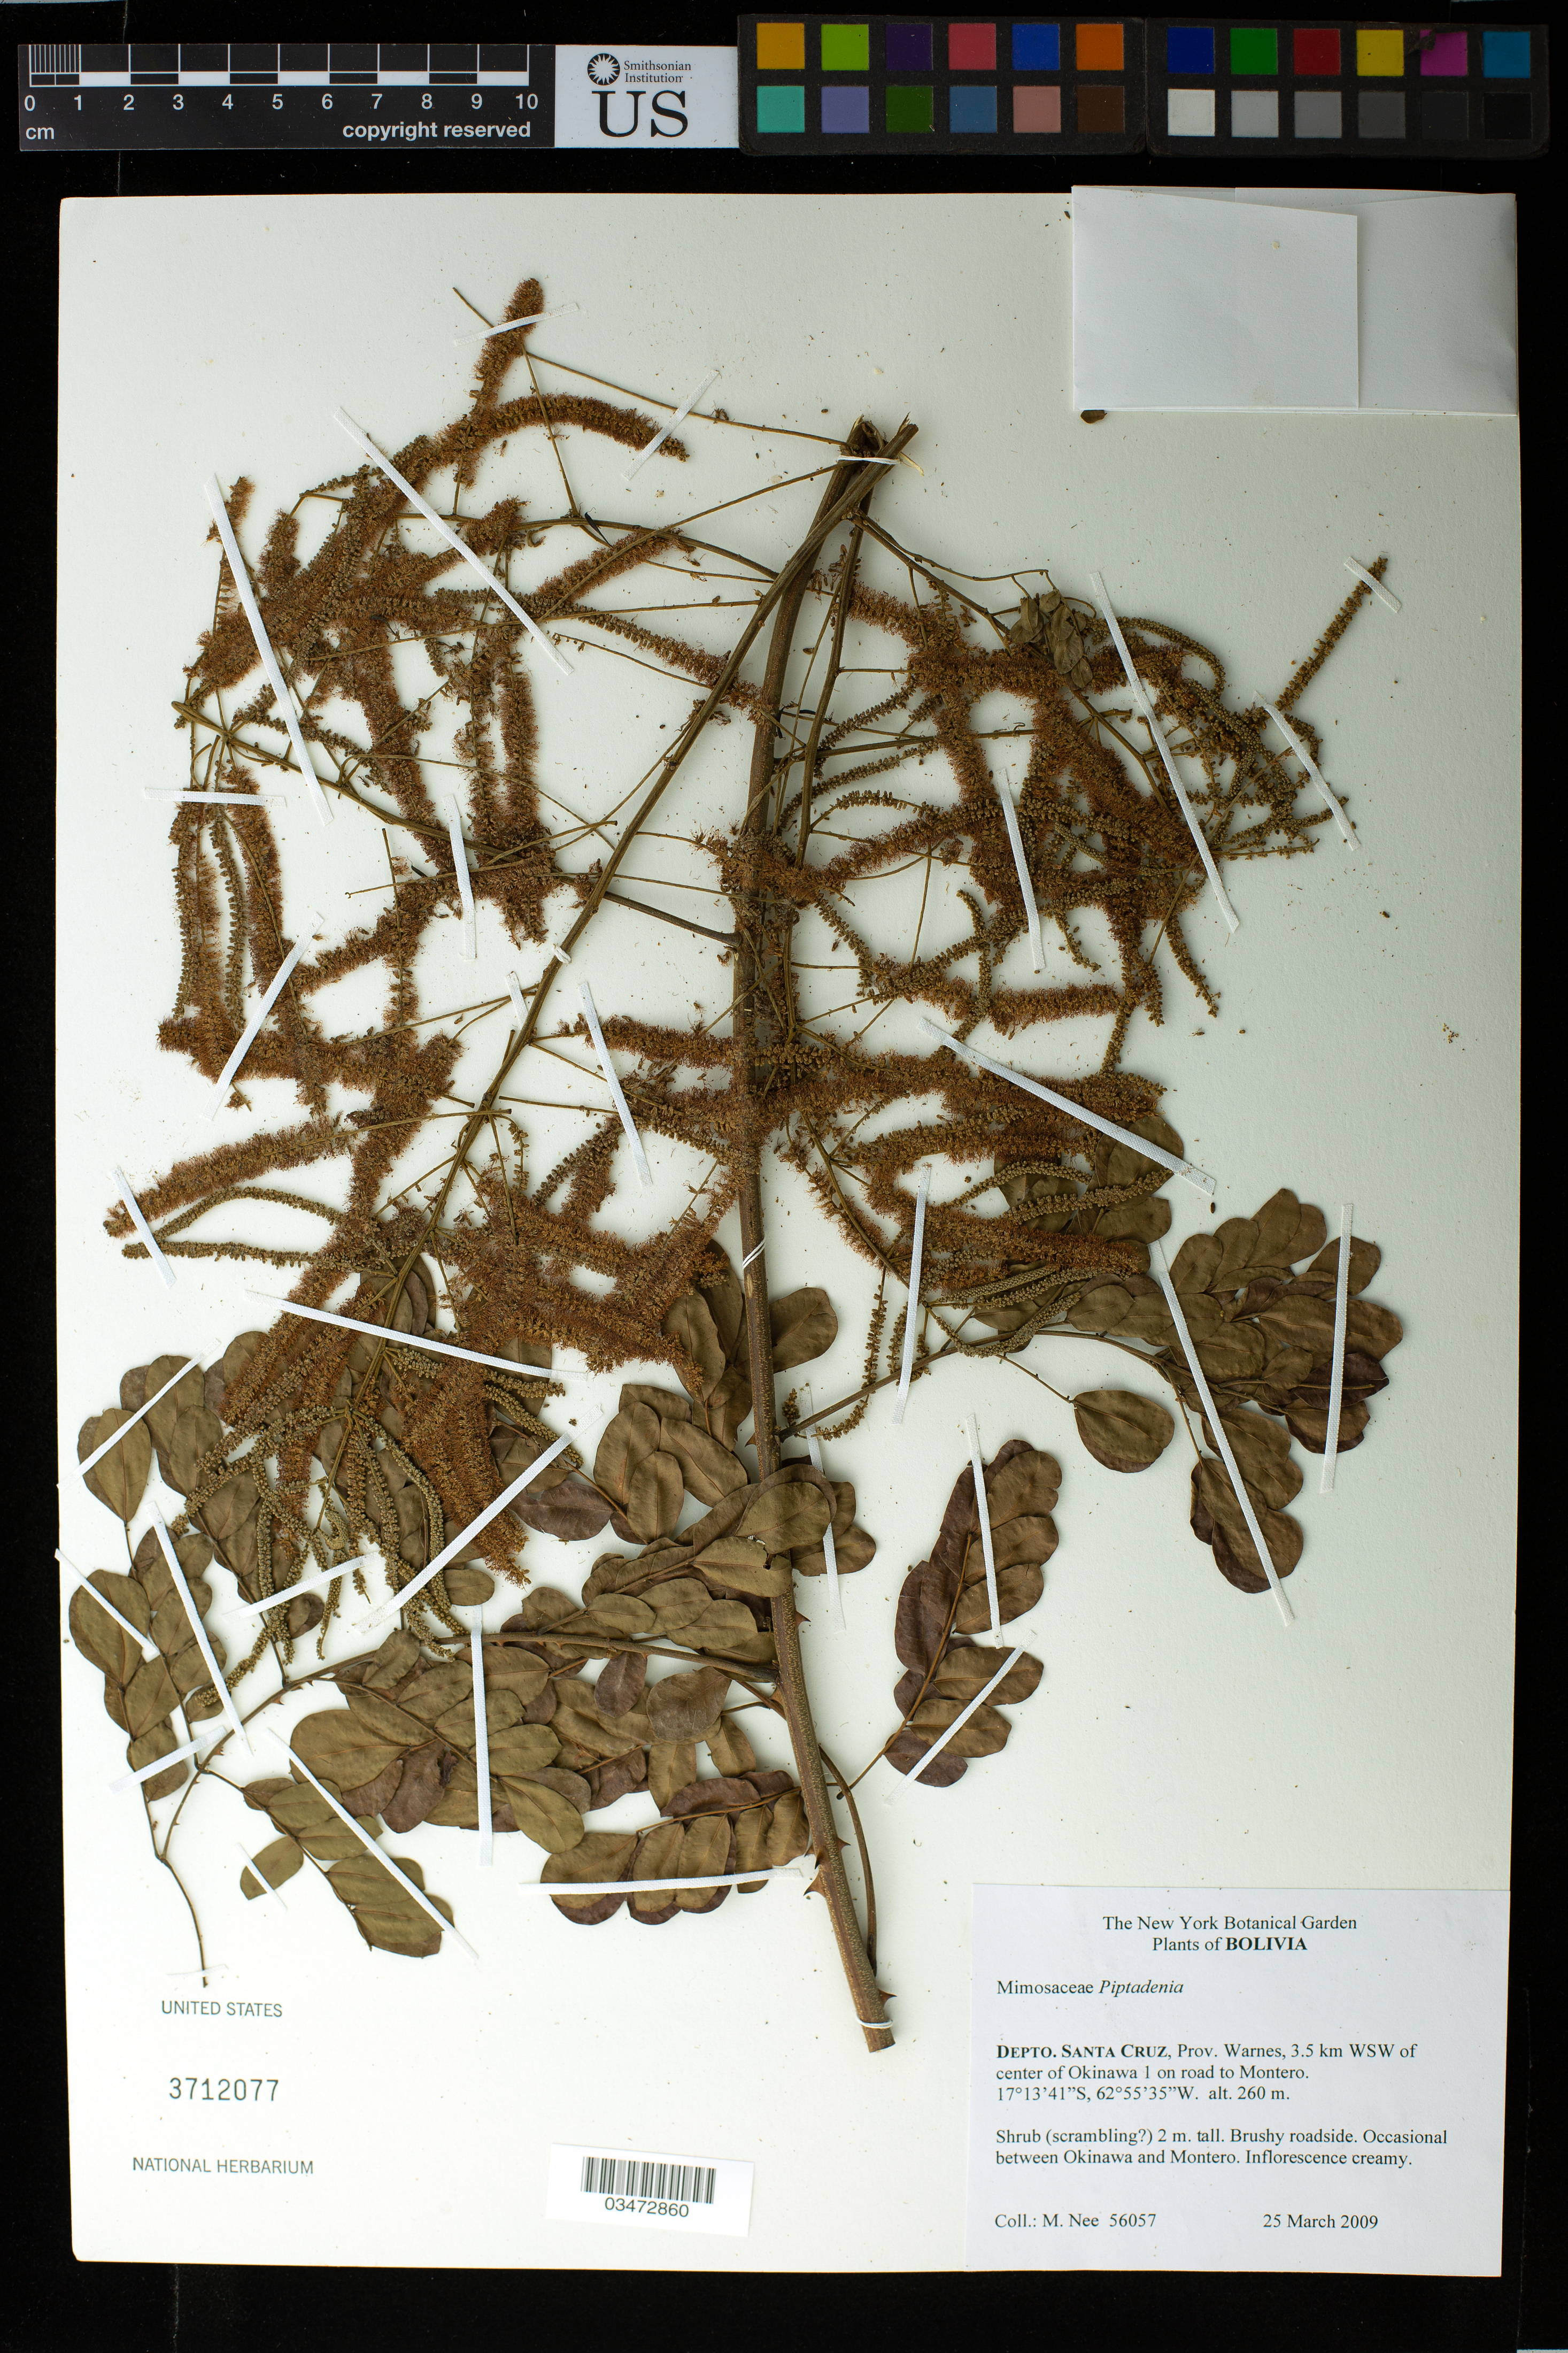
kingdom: Plantae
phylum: Tracheophyta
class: Magnoliopsida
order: Fabales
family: Fabaceae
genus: Piptadenia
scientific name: Piptadenia sp.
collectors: M. Nee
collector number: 56057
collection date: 2009-03-22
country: Bolivia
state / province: Santa Cruz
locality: Depto. Santa Cruz, Prov. Ibáñez, along dirt road at entrance to new urbanización of Banco Bisa, ca. 200 m W of Santa Cruz-Warnes highway and just E of the new urbanización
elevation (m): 370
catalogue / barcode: US 3712077